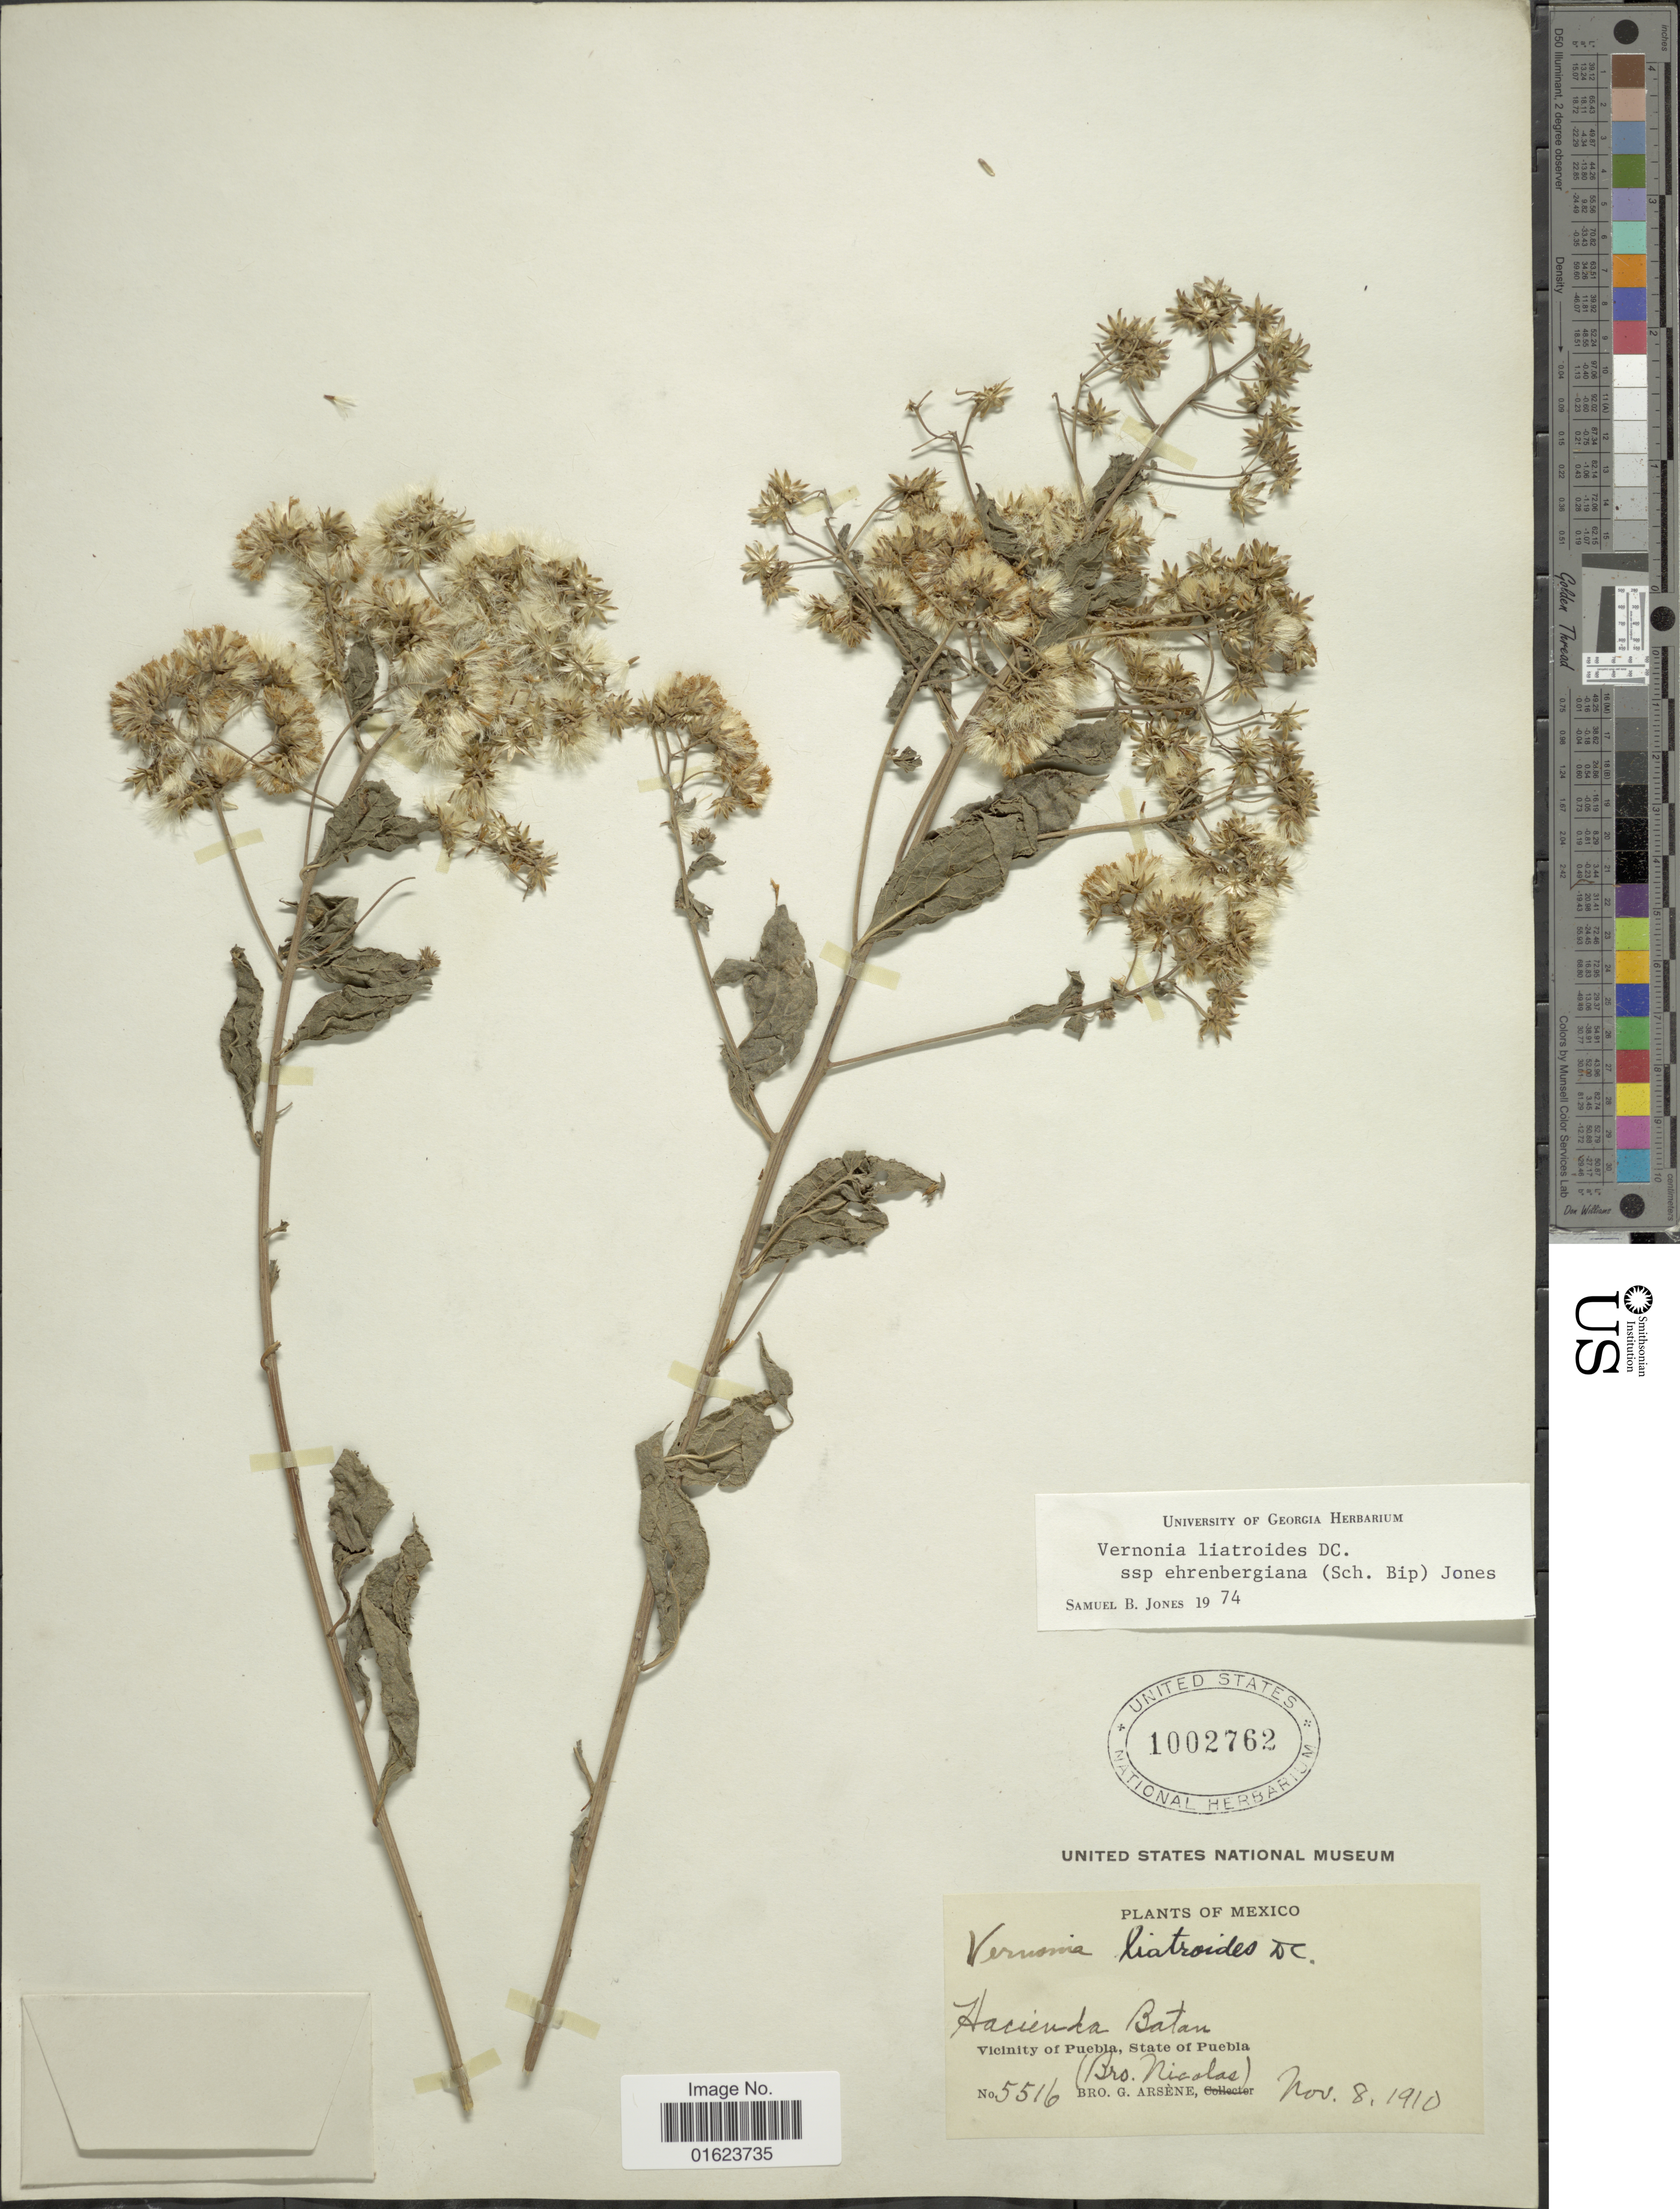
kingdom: Plantae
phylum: Tracheophyta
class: Magnoliopsida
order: Asterales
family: Asteraceae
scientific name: Vickianthus liatroides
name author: (DC.) H. Rob.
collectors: Bro. Nicolas & Bro. G. Arsène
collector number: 5516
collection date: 1910-11-08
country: Mexico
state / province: Puebla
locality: Hacienda Batan, Vicinity of Puebla, State of Puebla.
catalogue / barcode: US 1002762